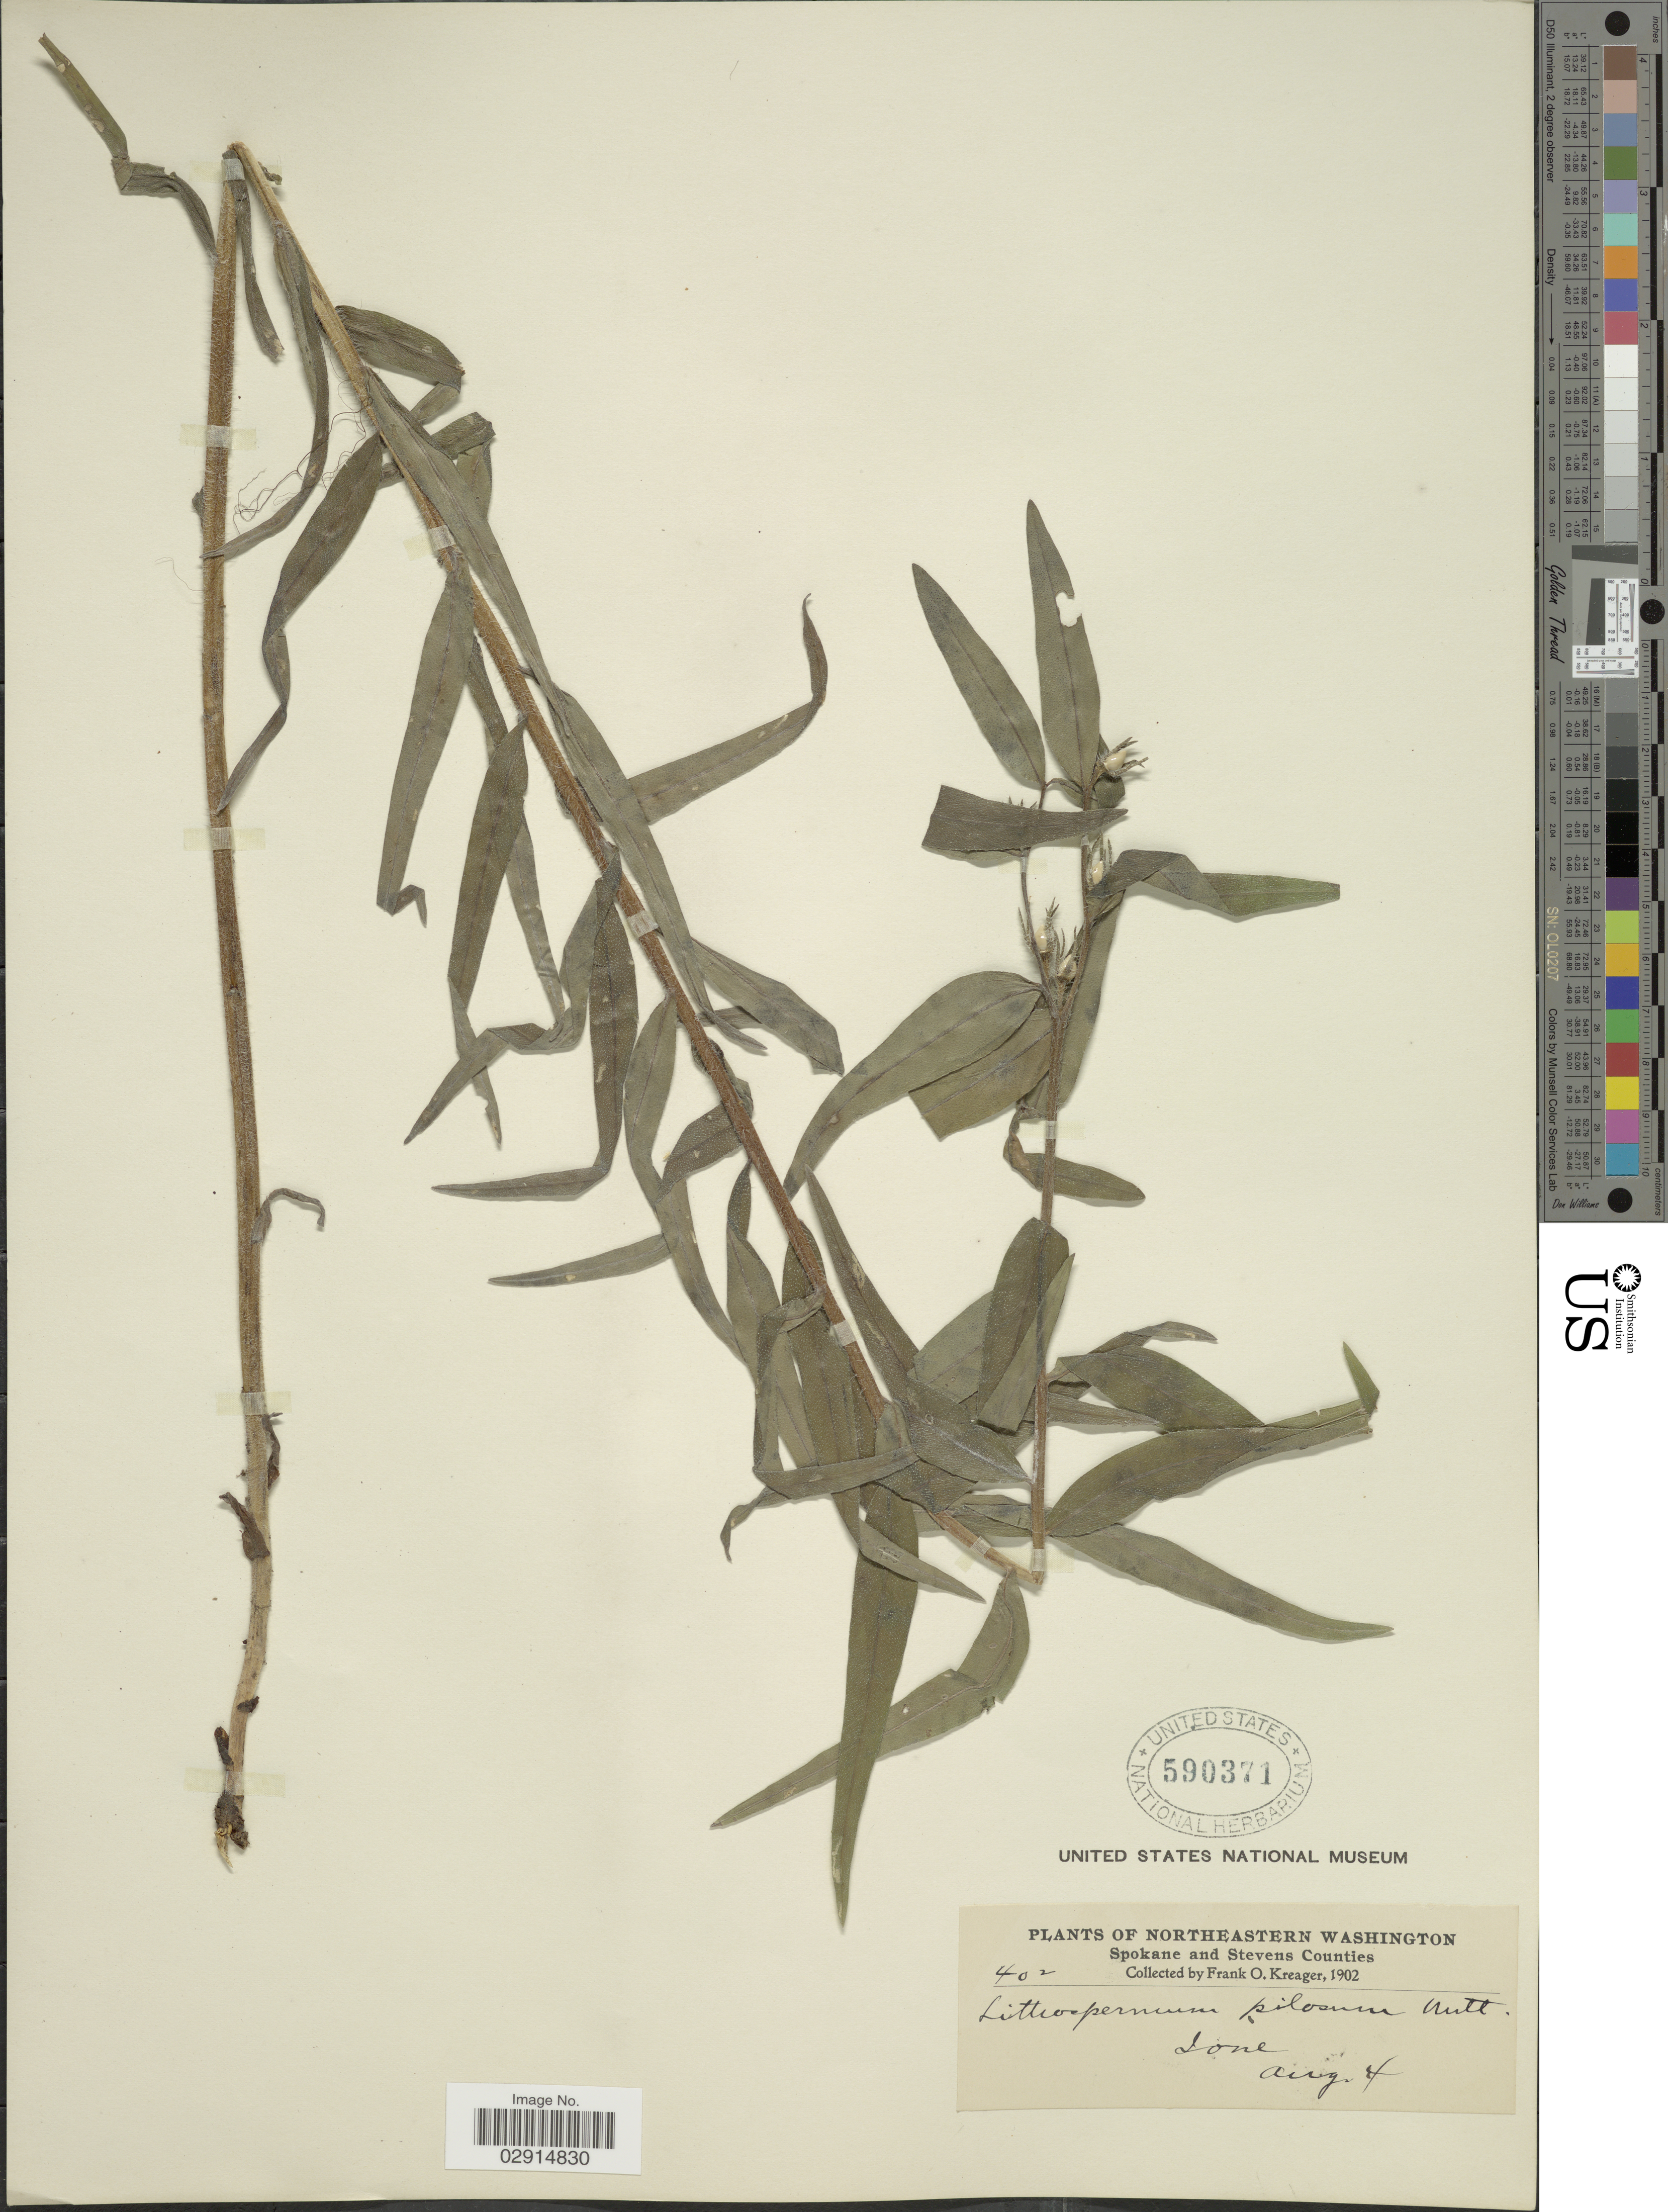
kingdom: Plantae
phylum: Tracheophyta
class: Magnoliopsida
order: Boraginales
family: Boraginaceae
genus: Lithospermum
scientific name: Lithospermum ruderale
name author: Douglas ex Lehm.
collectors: F. Kreager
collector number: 402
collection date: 1902-08-04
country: United States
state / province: Washington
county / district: Spokane / Stevens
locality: Northeastern Washington, Spokane and Stevens Counties, Ione.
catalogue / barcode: US 590371